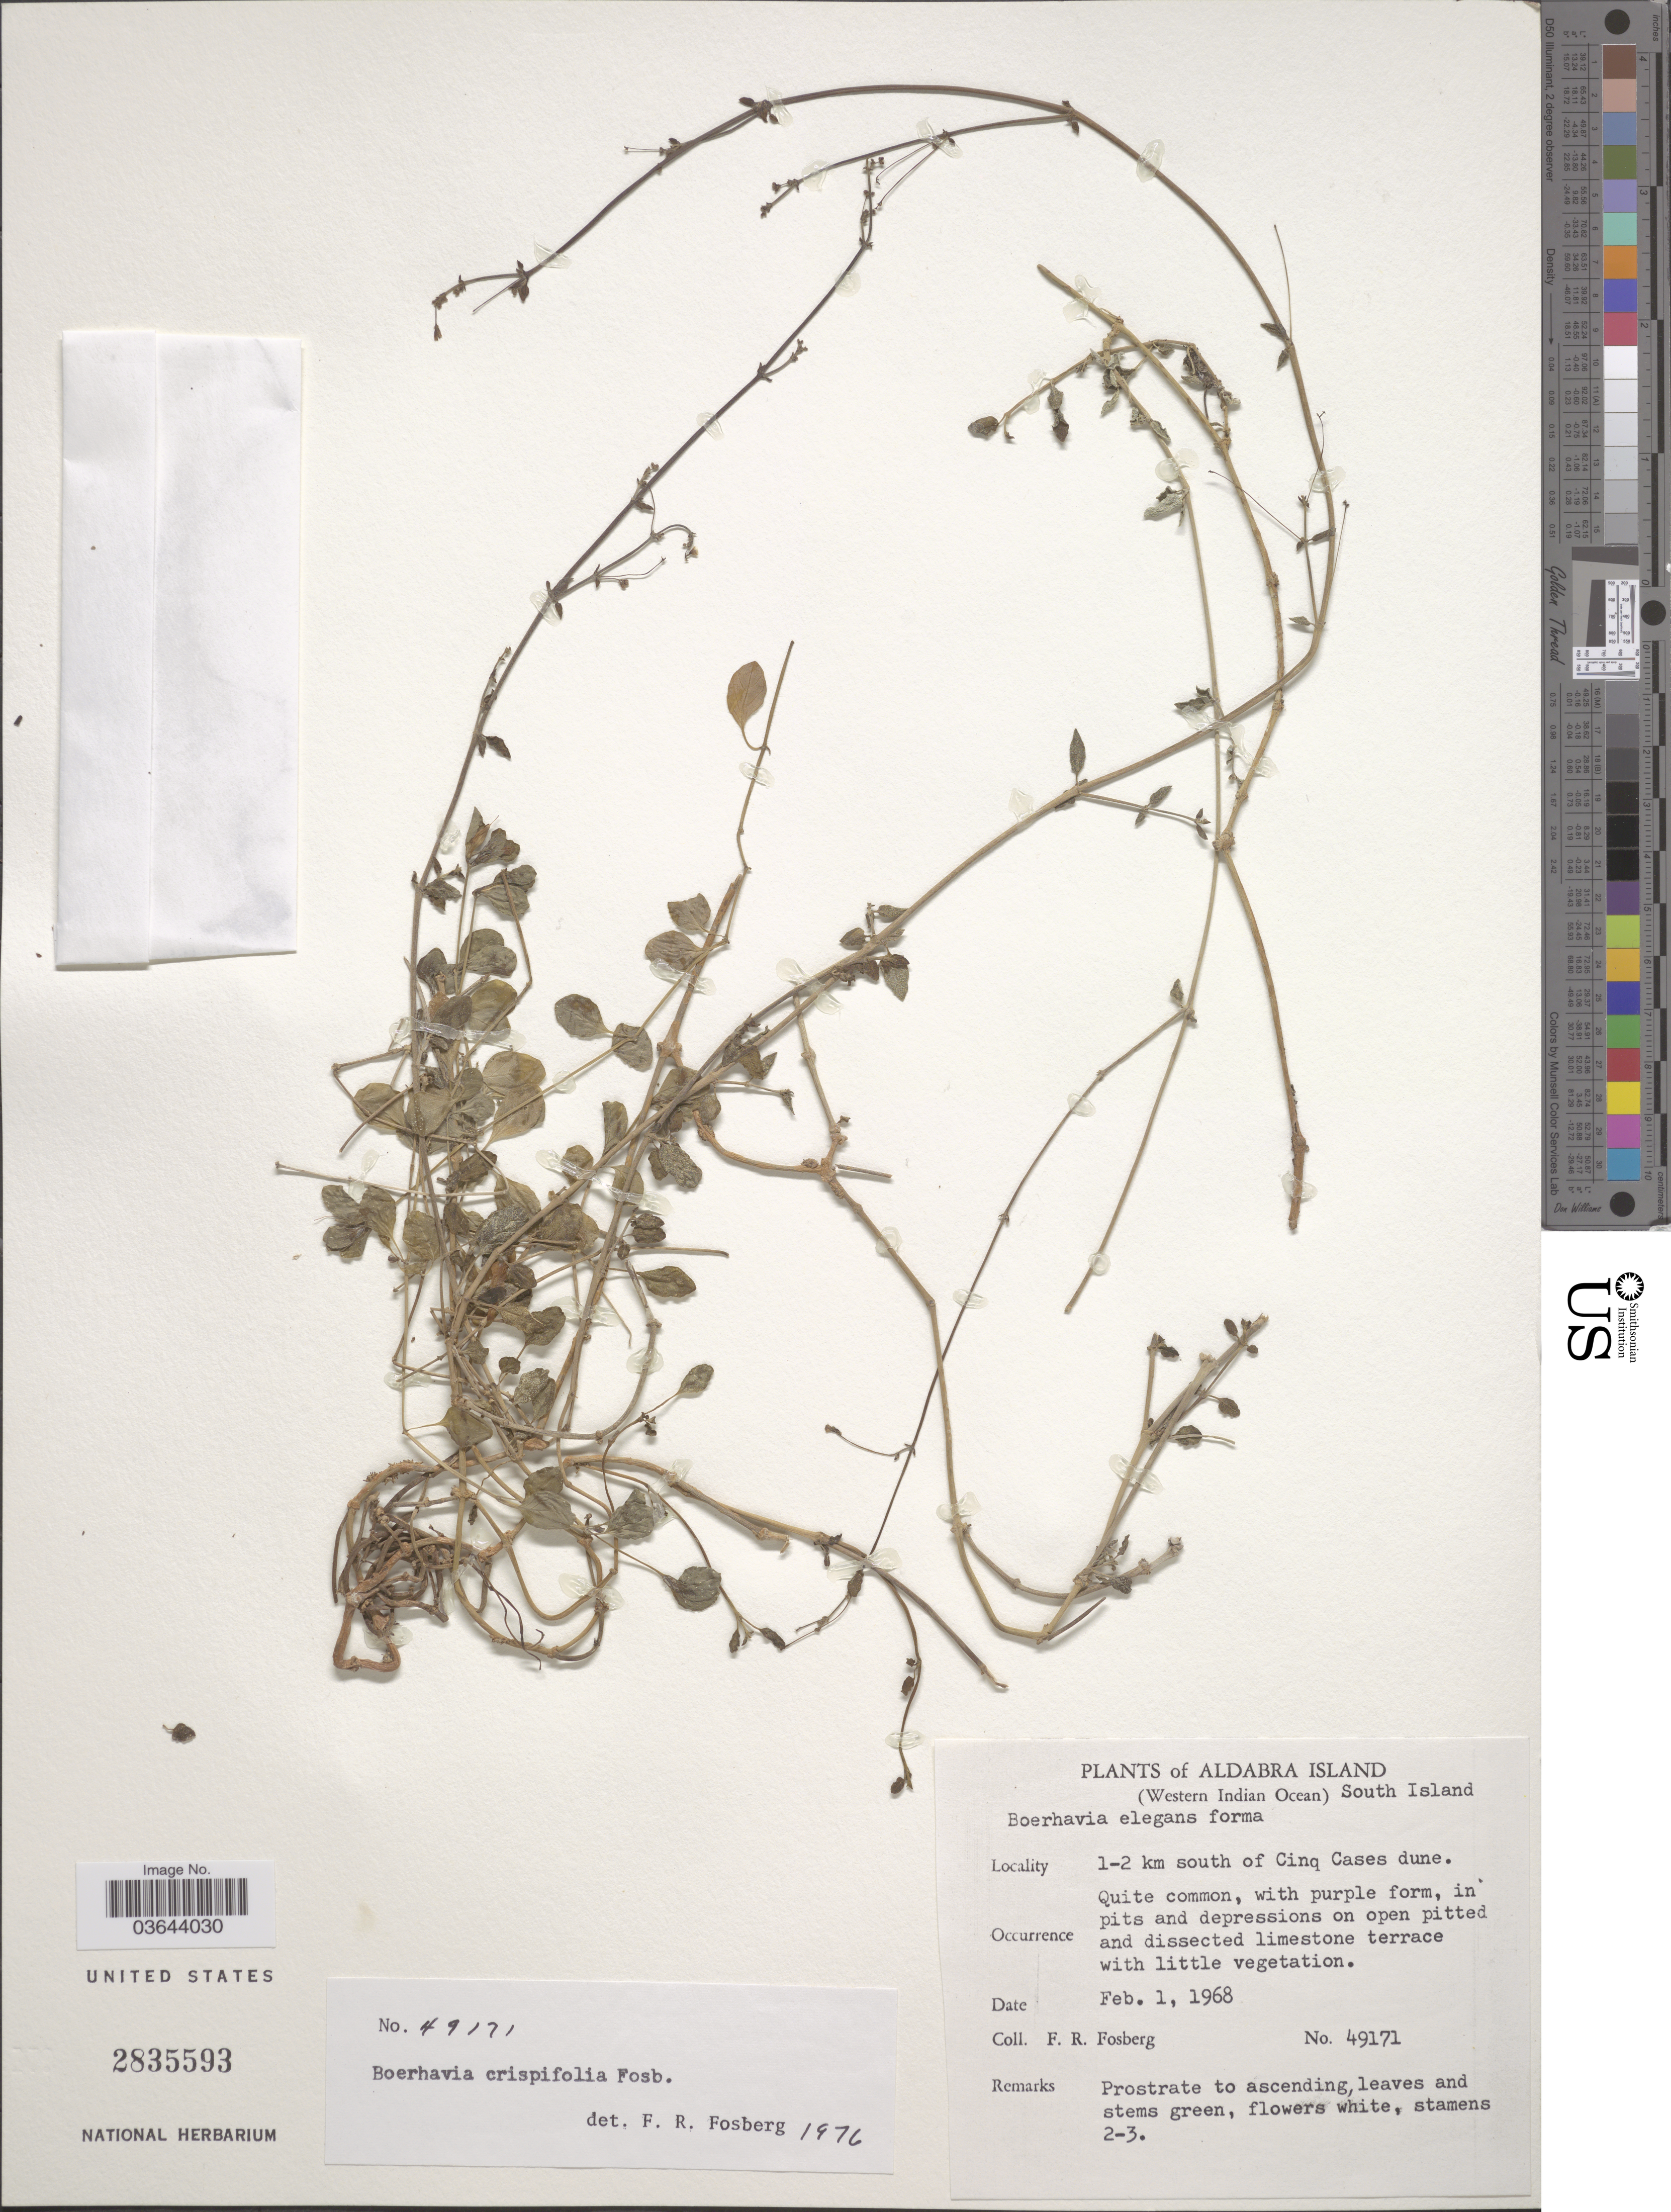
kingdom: Plantae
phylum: Tracheophyta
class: Magnoliopsida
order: Caryophyllales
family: Nyctaginaceae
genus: Boerhavia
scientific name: Boerhavia crispifolia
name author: Fosberg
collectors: F. R. Fosberg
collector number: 49171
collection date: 1968-02-01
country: Seychelles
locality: Aldabra Island (Western Indian Ocean) South Island. 1-2 km south of Cinq Cases Camp.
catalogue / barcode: US 2835593